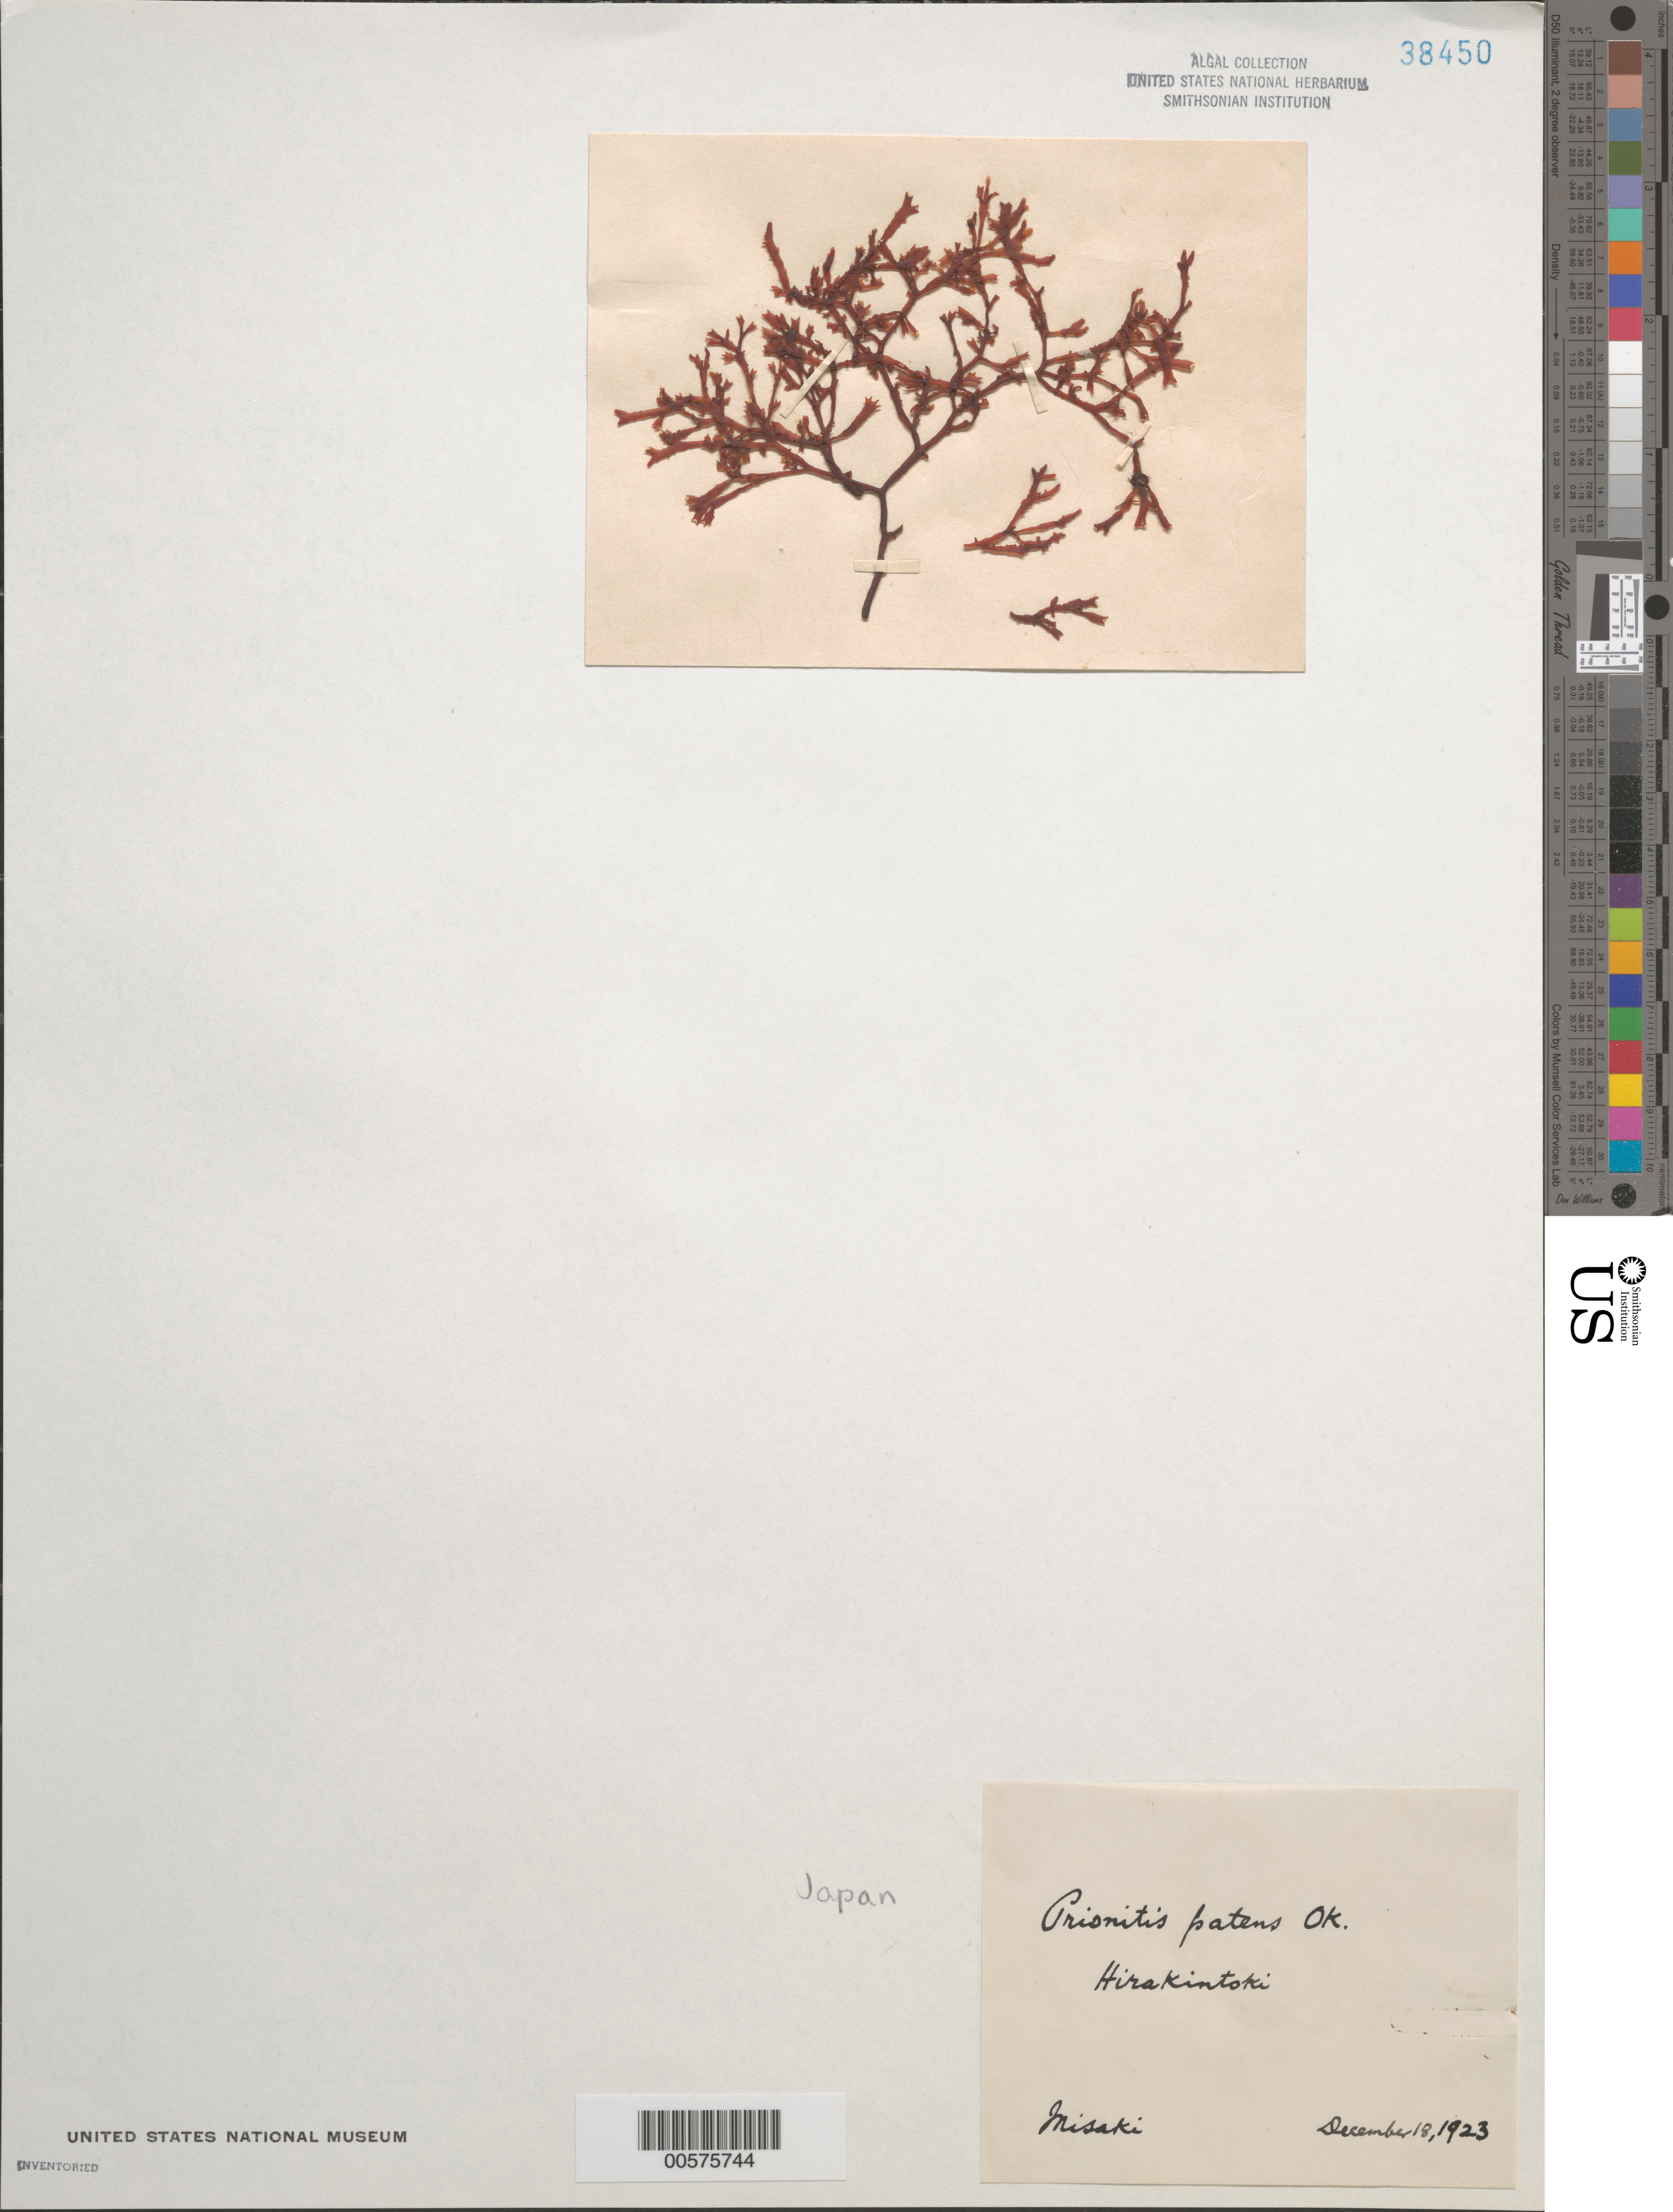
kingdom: Plantae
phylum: Rhodophyta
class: Florideophyceae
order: Halymeniales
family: Halymeniaceae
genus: Grateloupia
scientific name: Grateloupia patens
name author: (Okamura) S. Kawaguchi & H.W. Wang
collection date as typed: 18 Dec 1923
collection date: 1923-12-18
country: Japan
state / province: Kanagawa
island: Honshu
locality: Misaki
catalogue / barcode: US 38450